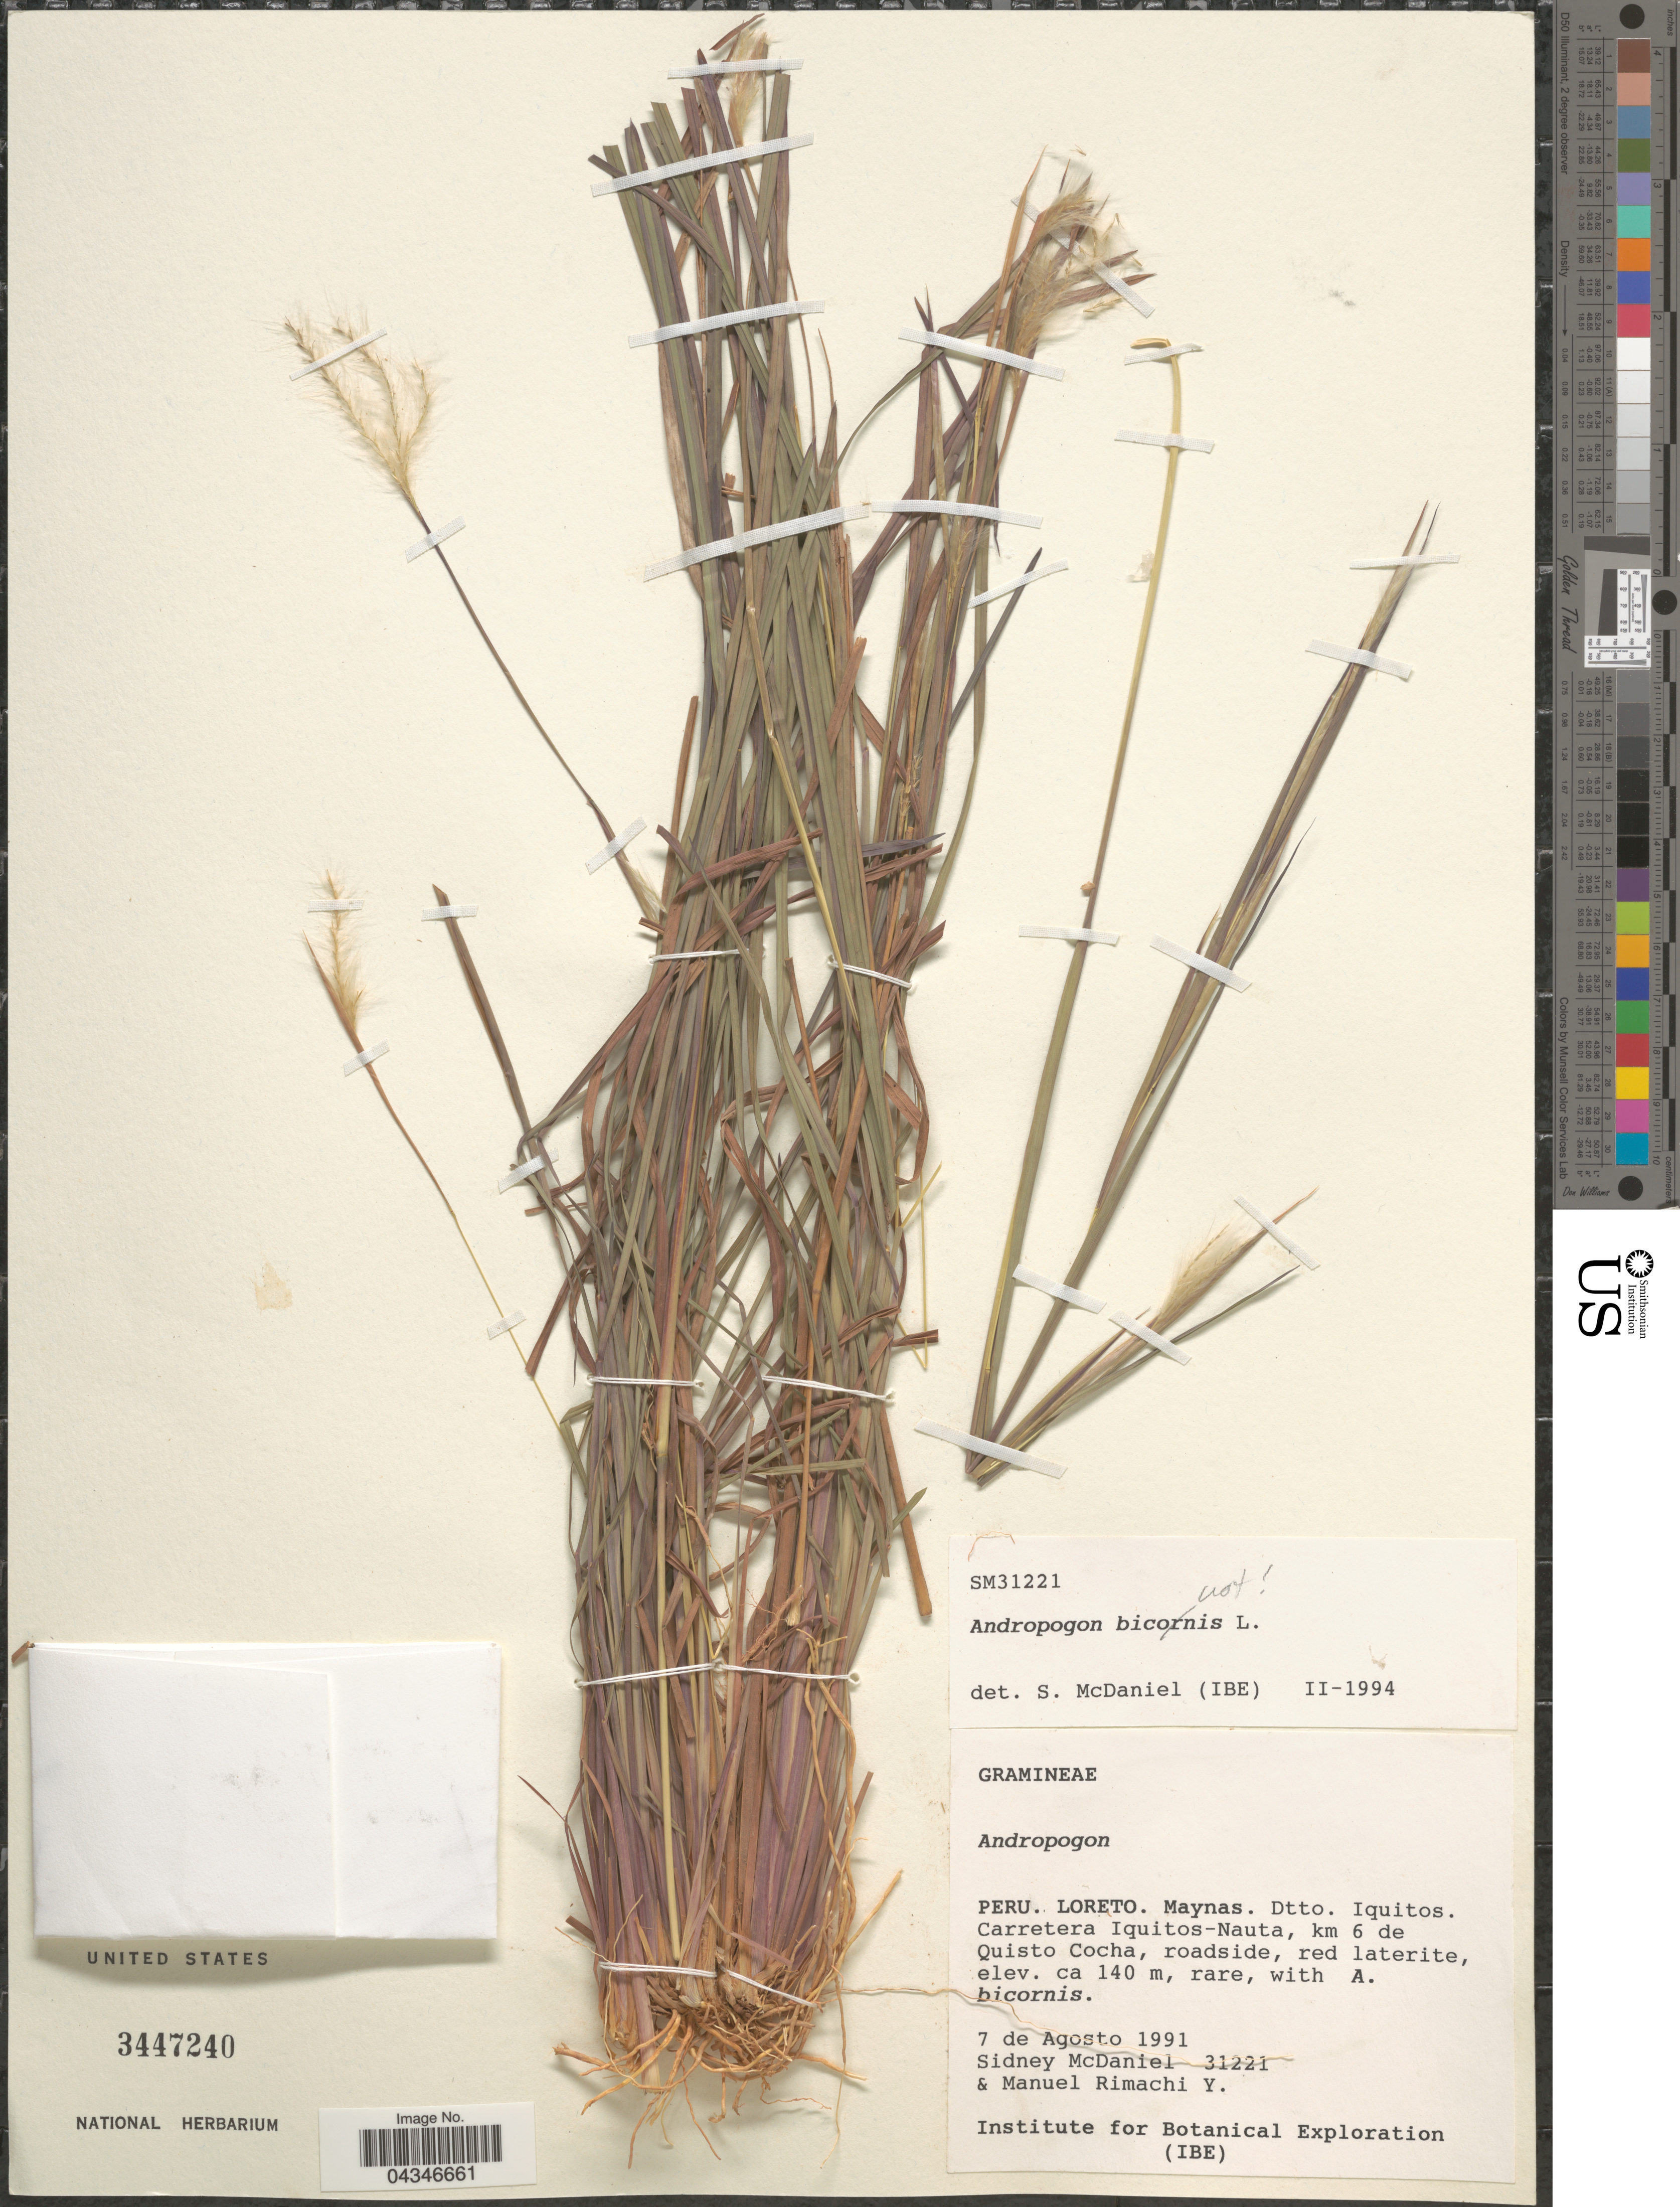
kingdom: Plantae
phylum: Tracheophyta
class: Liliopsida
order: Poales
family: Poaceae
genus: Andropogon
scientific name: Andropogon sp.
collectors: S. McDaniel & M. Rimachi Y.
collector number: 31221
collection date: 1991-08-07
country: Peru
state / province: Loreto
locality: Maynas. Dtto. Iquitos. Carretera Iquitos-Nauta, km 6 de Quiso Cocha, roadside.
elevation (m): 140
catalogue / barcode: US 3447240